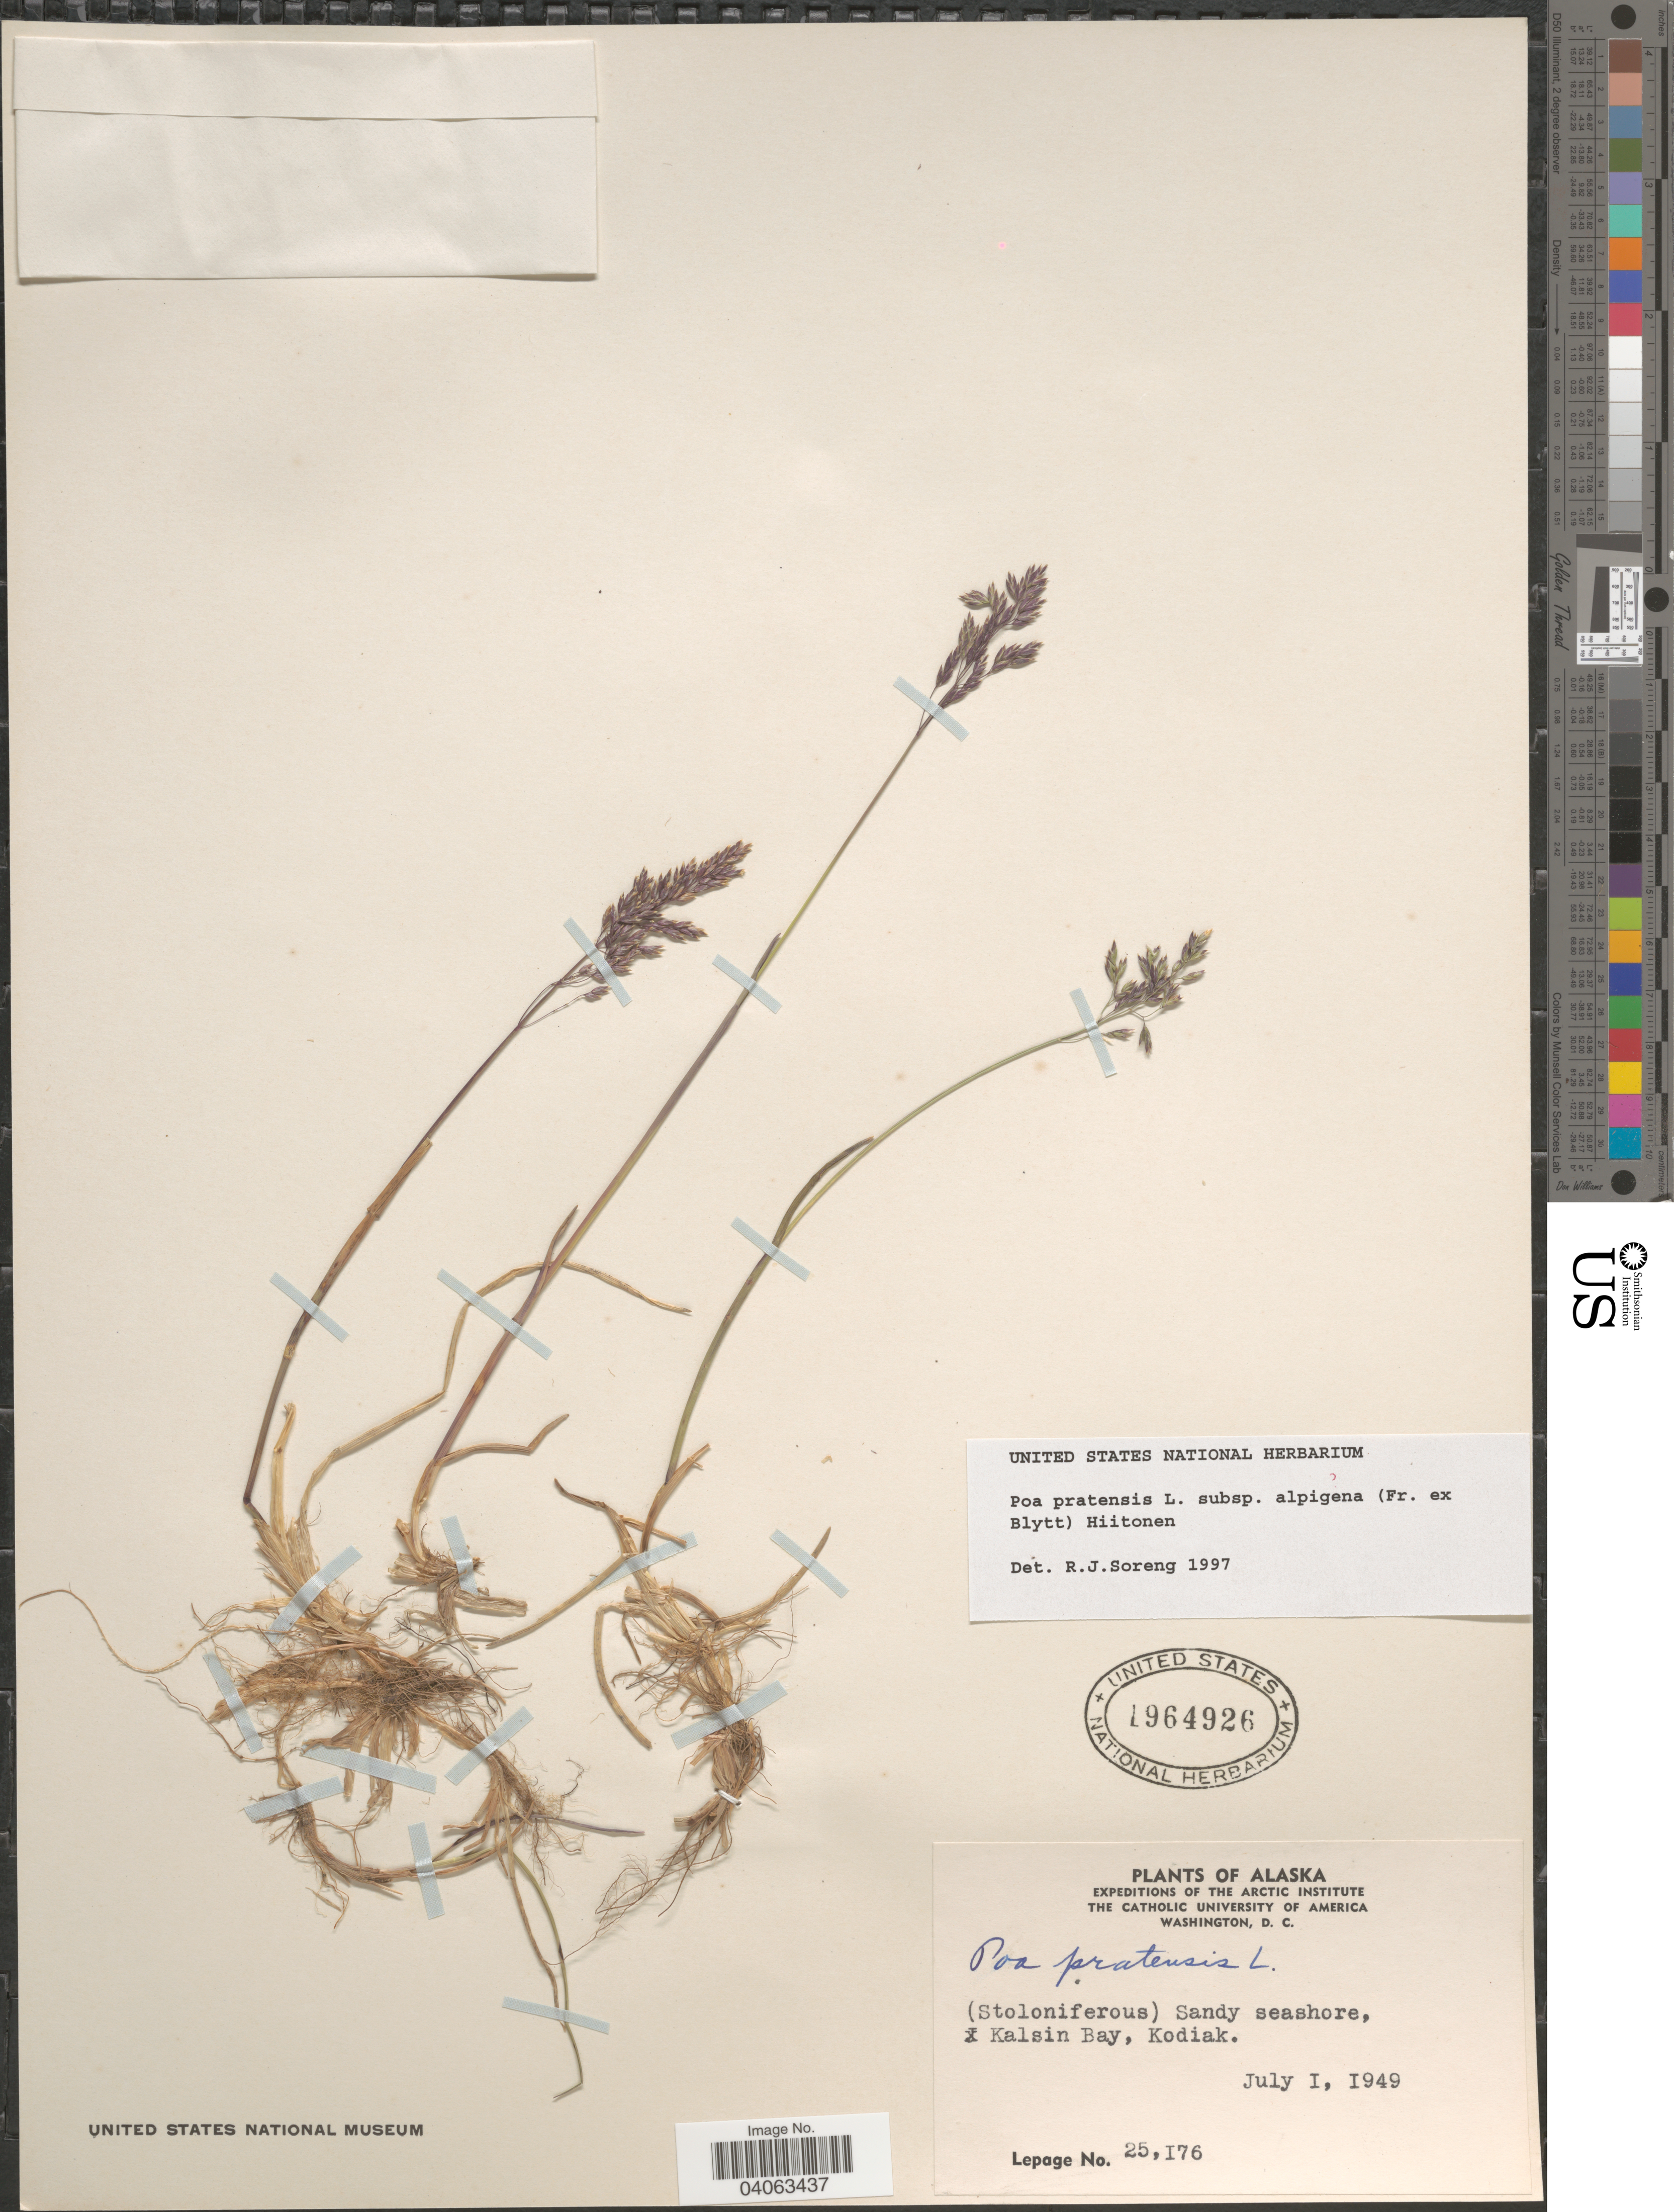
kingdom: Plantae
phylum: Tracheophyta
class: Liliopsida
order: Poales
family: Poaceae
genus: Poa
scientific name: Poa pratensis subsp. alpigena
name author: (Lindm.) Hiitonen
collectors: -. LePage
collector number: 25176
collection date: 1949-07-01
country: United States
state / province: Alaska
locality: (Stoloniferous) Sandy seashore, Kalsin Bay, Kodiak.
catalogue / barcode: US 1964926